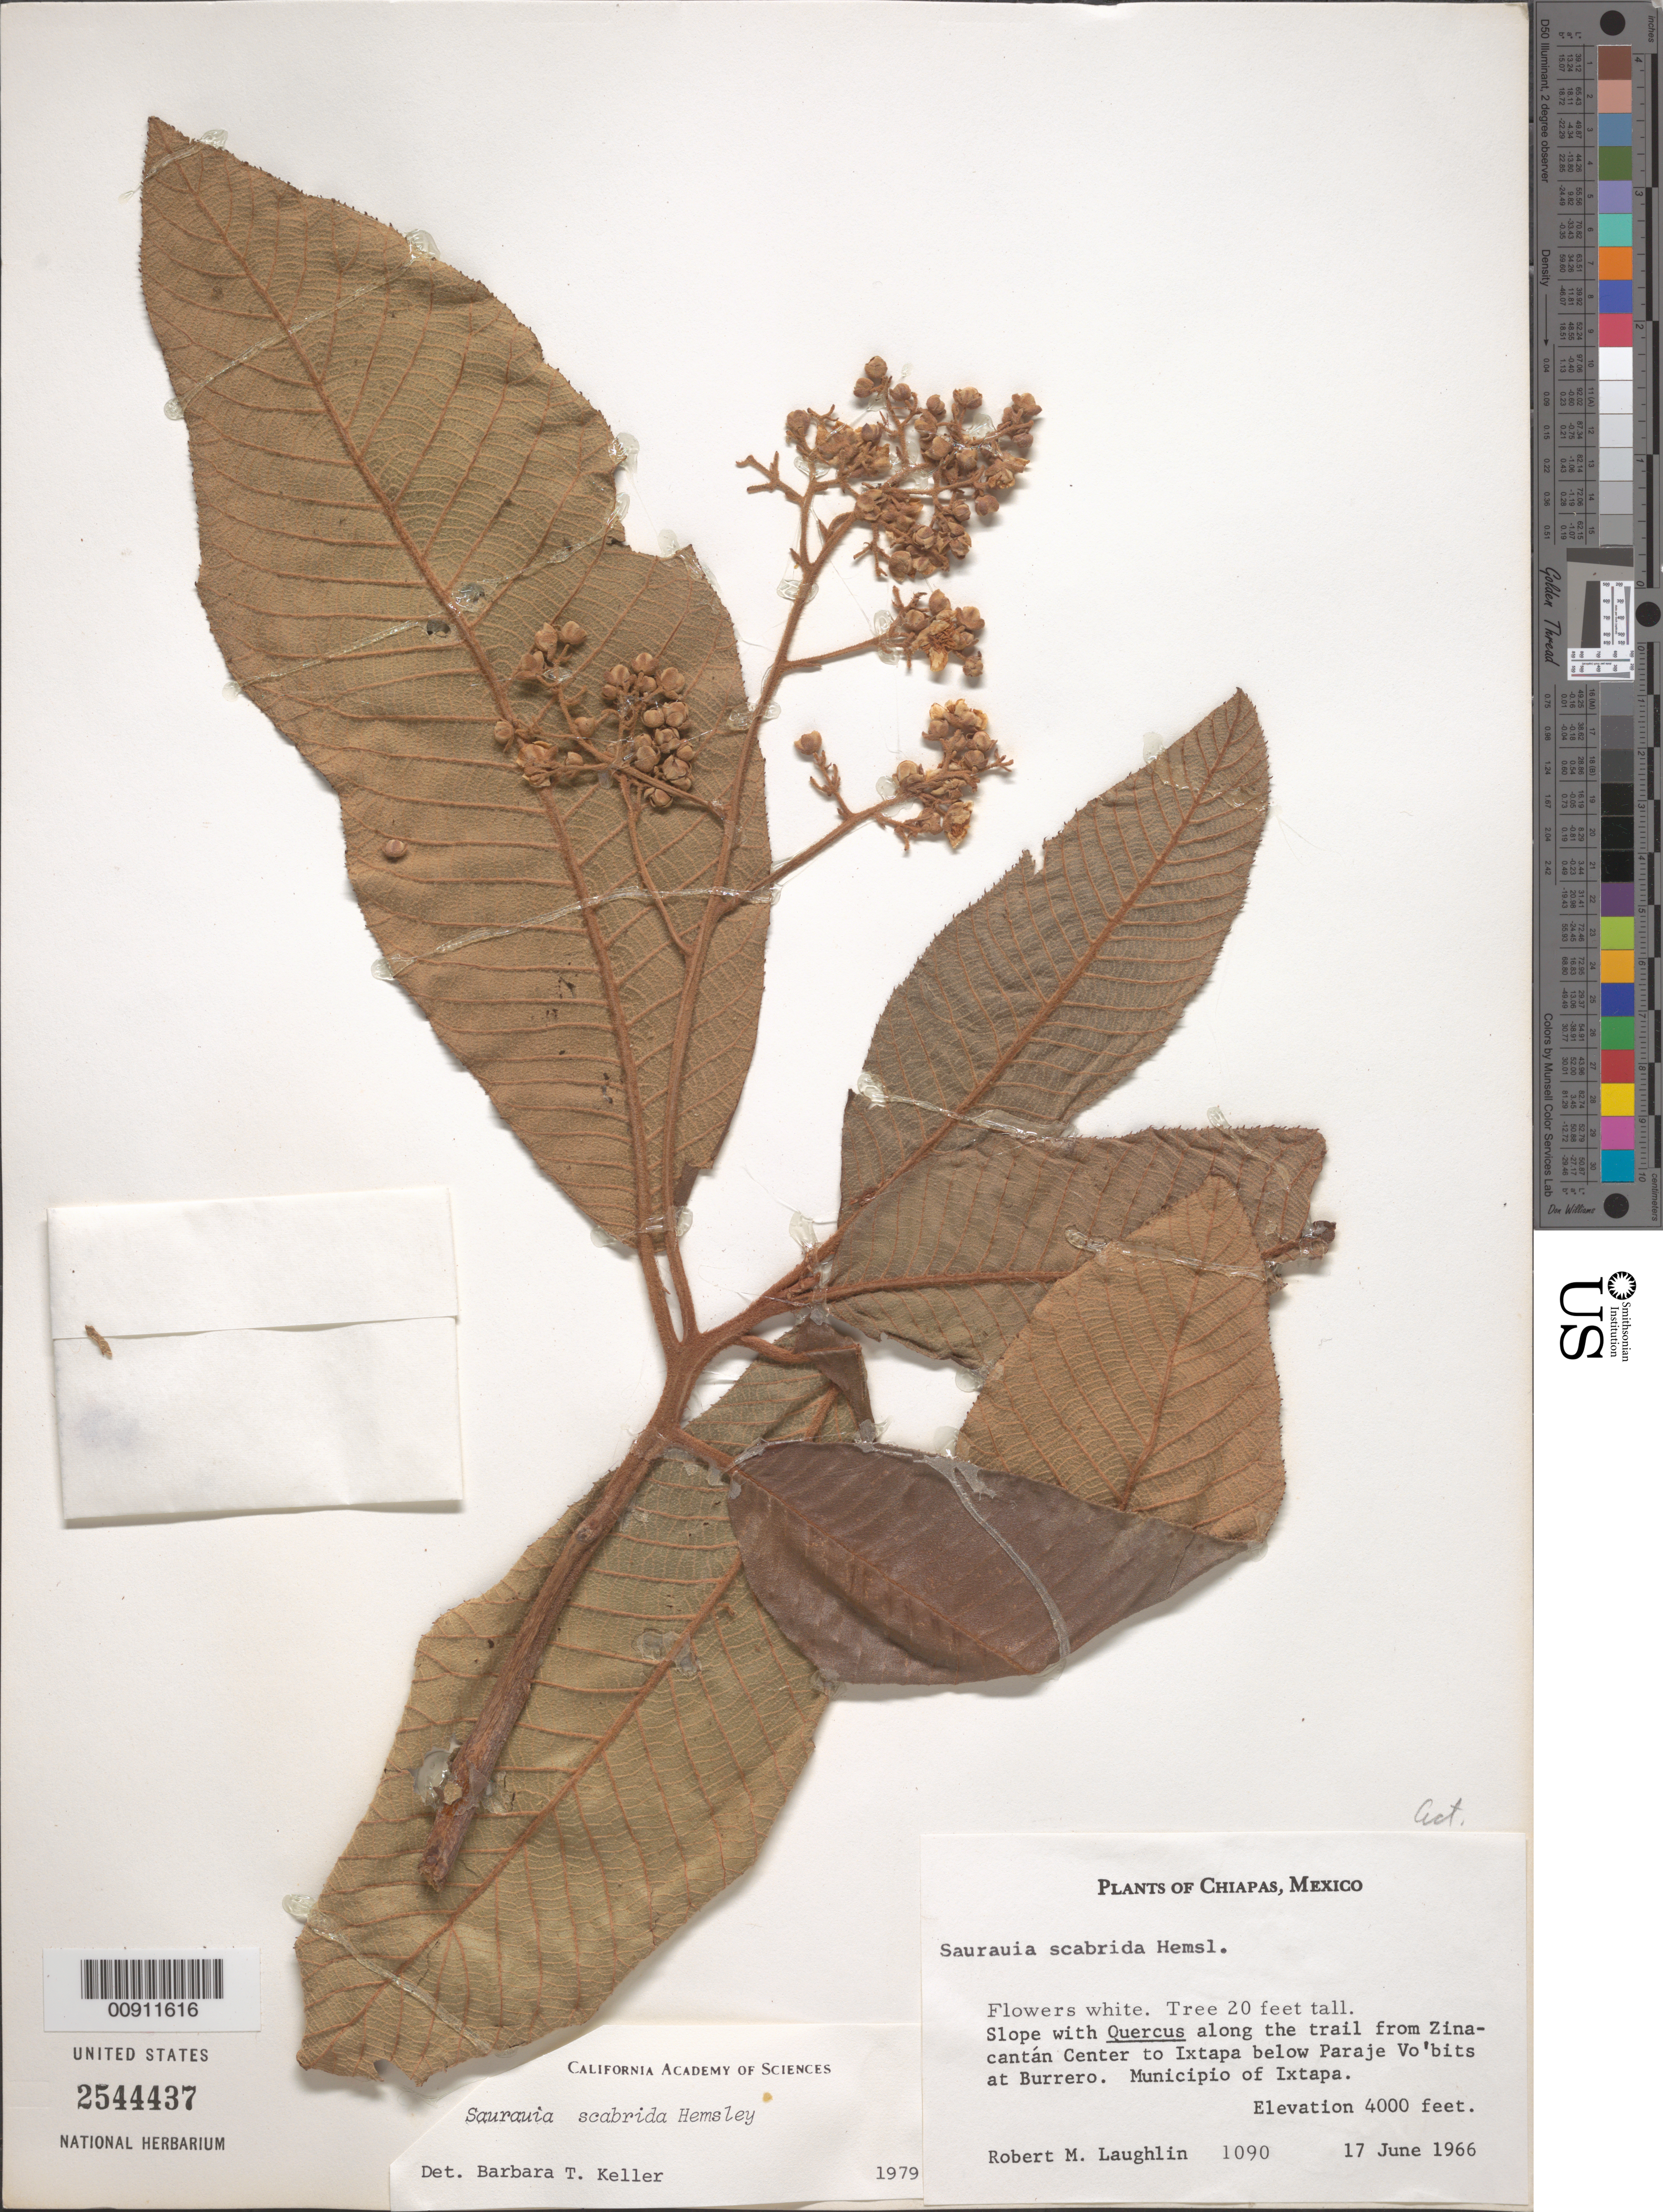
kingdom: Plantae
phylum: Tracheophyta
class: Magnoliopsida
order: Ericales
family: Actinidiaceae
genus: Saurauia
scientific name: Saurauia scabrida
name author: Hemsl.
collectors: R. M. Laughlin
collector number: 1090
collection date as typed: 17 Jun 1966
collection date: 1966-06-17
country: Mexico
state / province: Chiapas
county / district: Ixtapa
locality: Along the trail from Zinacantán Center to Ixtapa below Paraje Vo'bits at Burrero. Municipio of Ixtapa, Chiapas.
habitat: Slope with Quercus along trail.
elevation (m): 1219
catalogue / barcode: US 2544437